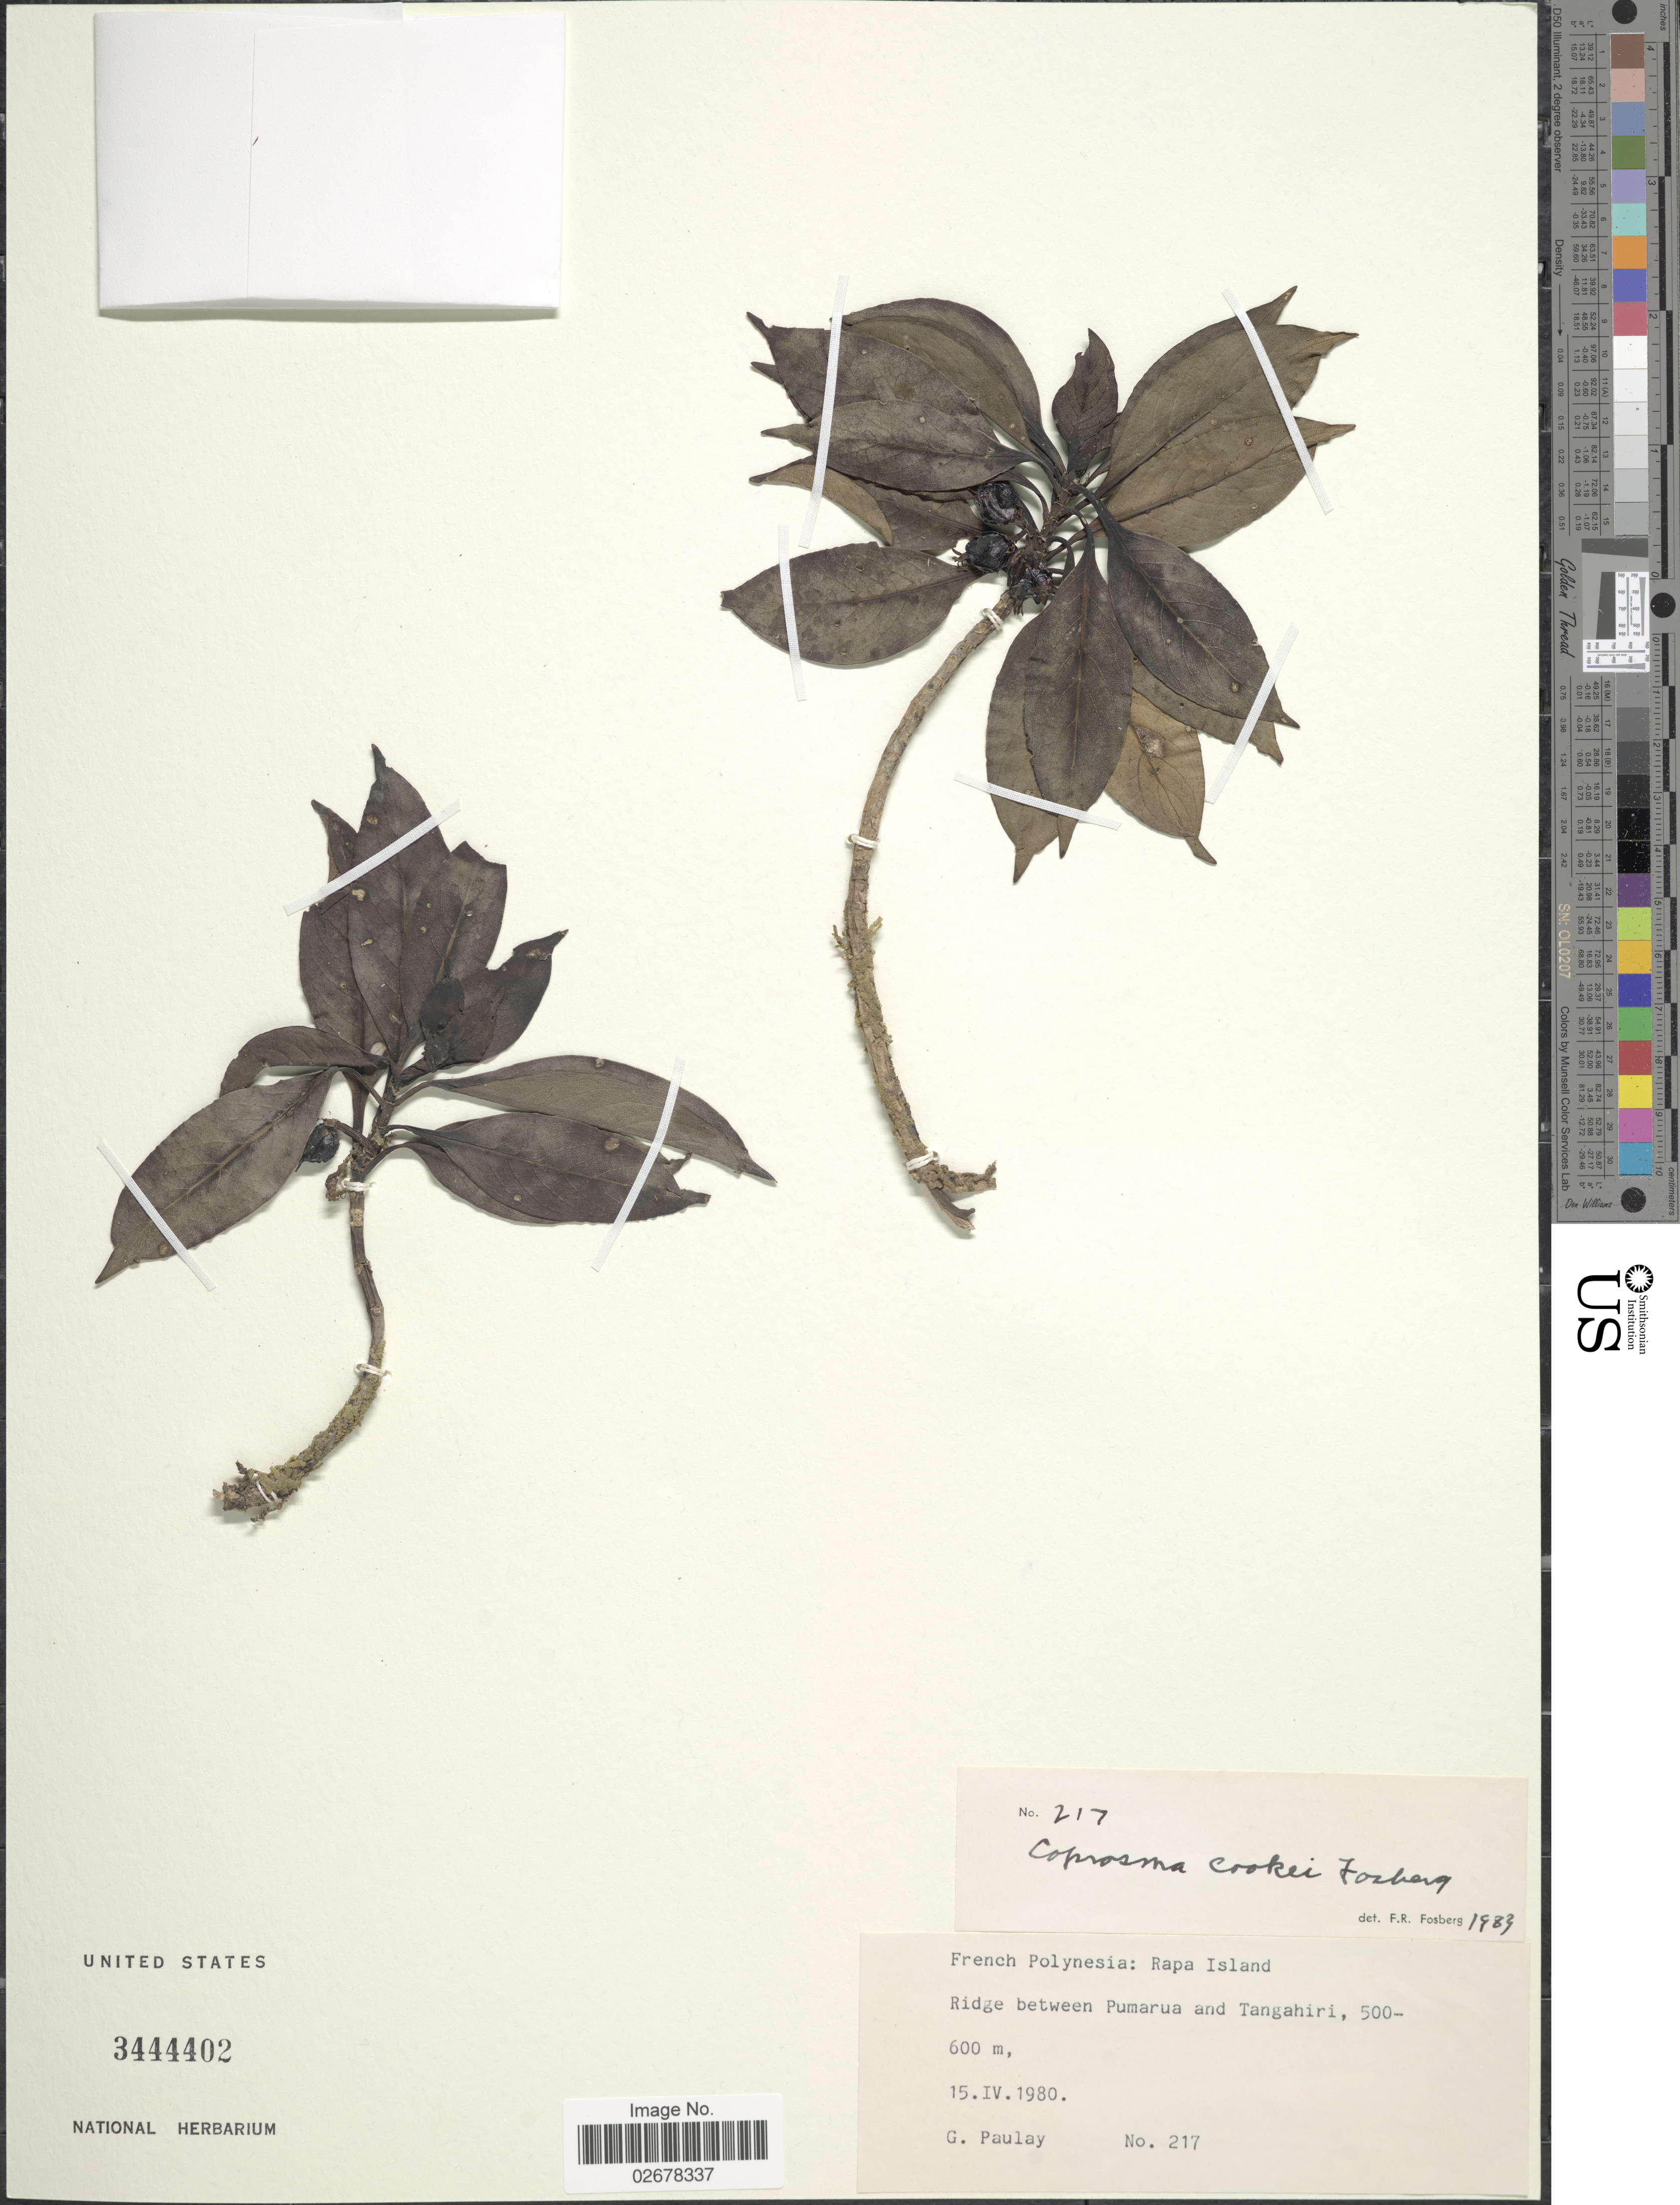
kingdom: Plantae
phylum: Tracheophyta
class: Magnoliopsida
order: Gentianales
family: Rubiaceae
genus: Coprosma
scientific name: Coprosma cookei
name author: Fosberg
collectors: G. Paulay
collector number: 217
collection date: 1980-04-15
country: French Polynesia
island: Rapa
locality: Rapa Island, Ridge between Pumarua and Tangahiri.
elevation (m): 500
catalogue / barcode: US 3444402